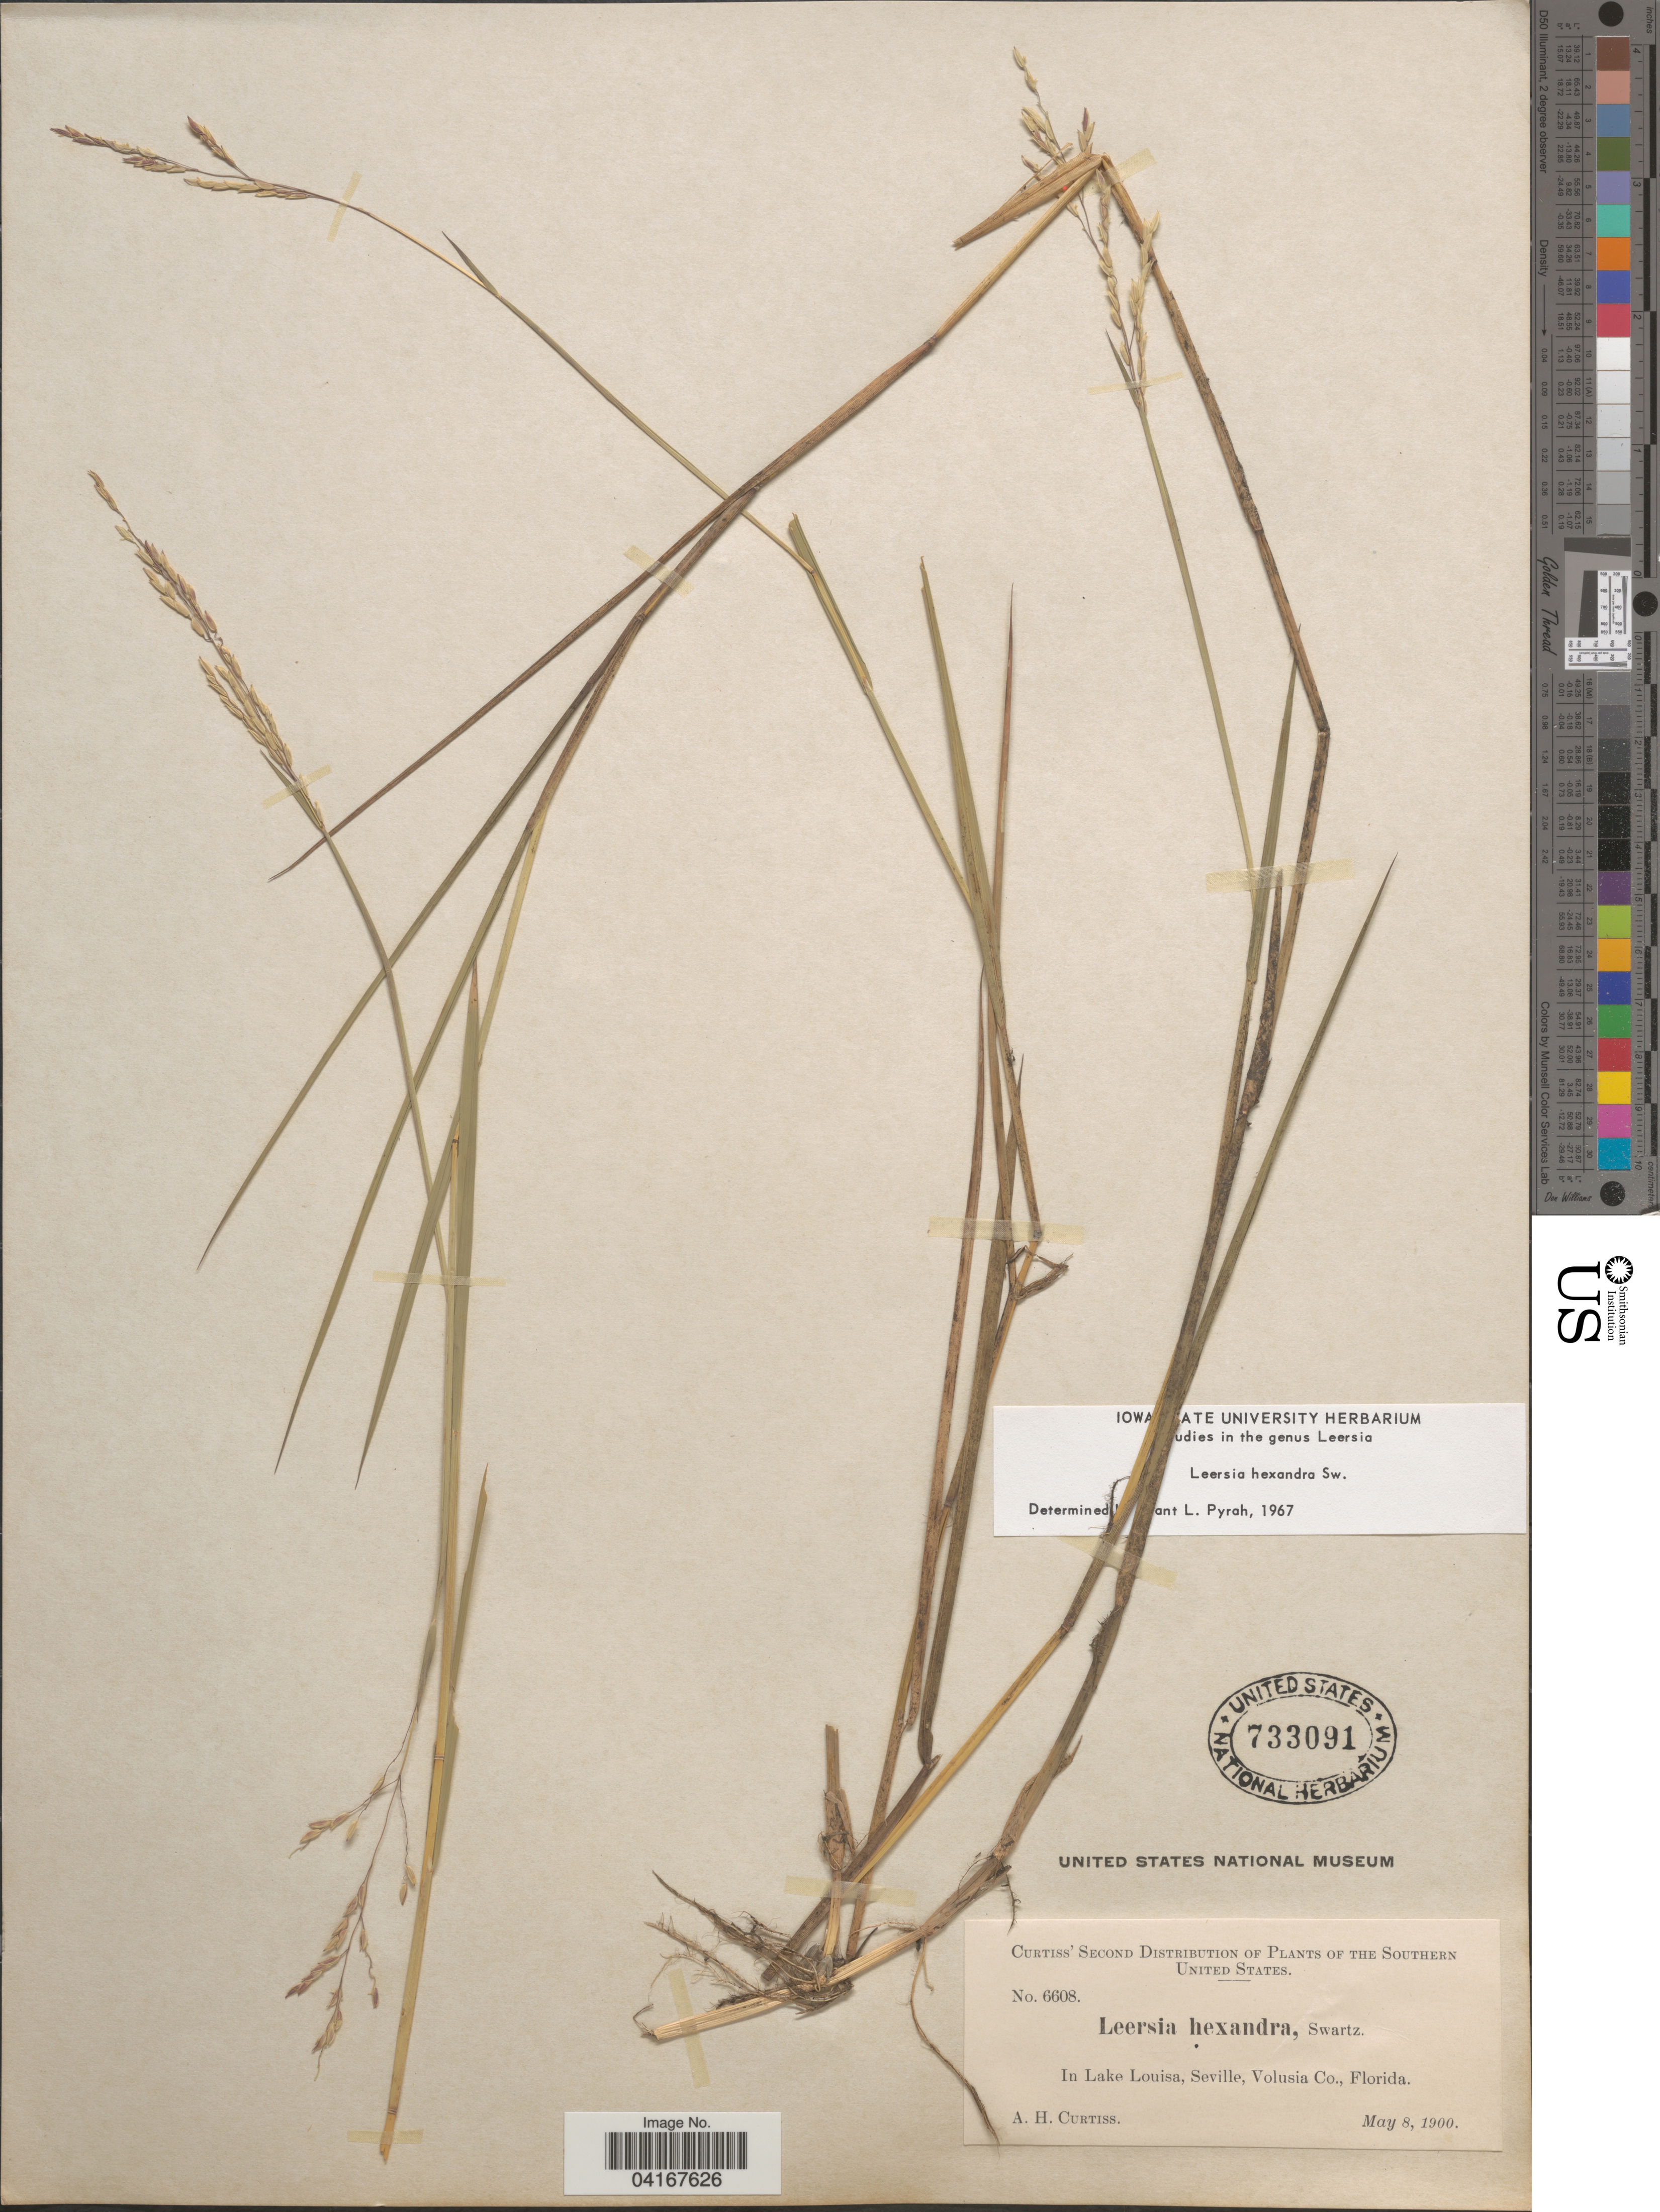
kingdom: Plantae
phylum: Tracheophyta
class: Liliopsida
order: Poales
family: Poaceae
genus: Leersia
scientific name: Leersia hexandra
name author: Sw.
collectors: A. H. Curtiss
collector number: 6608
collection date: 1900-05-08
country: United States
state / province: Florida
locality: In Lake Louisa, Seville, Volusia Co.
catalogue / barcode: US 733091